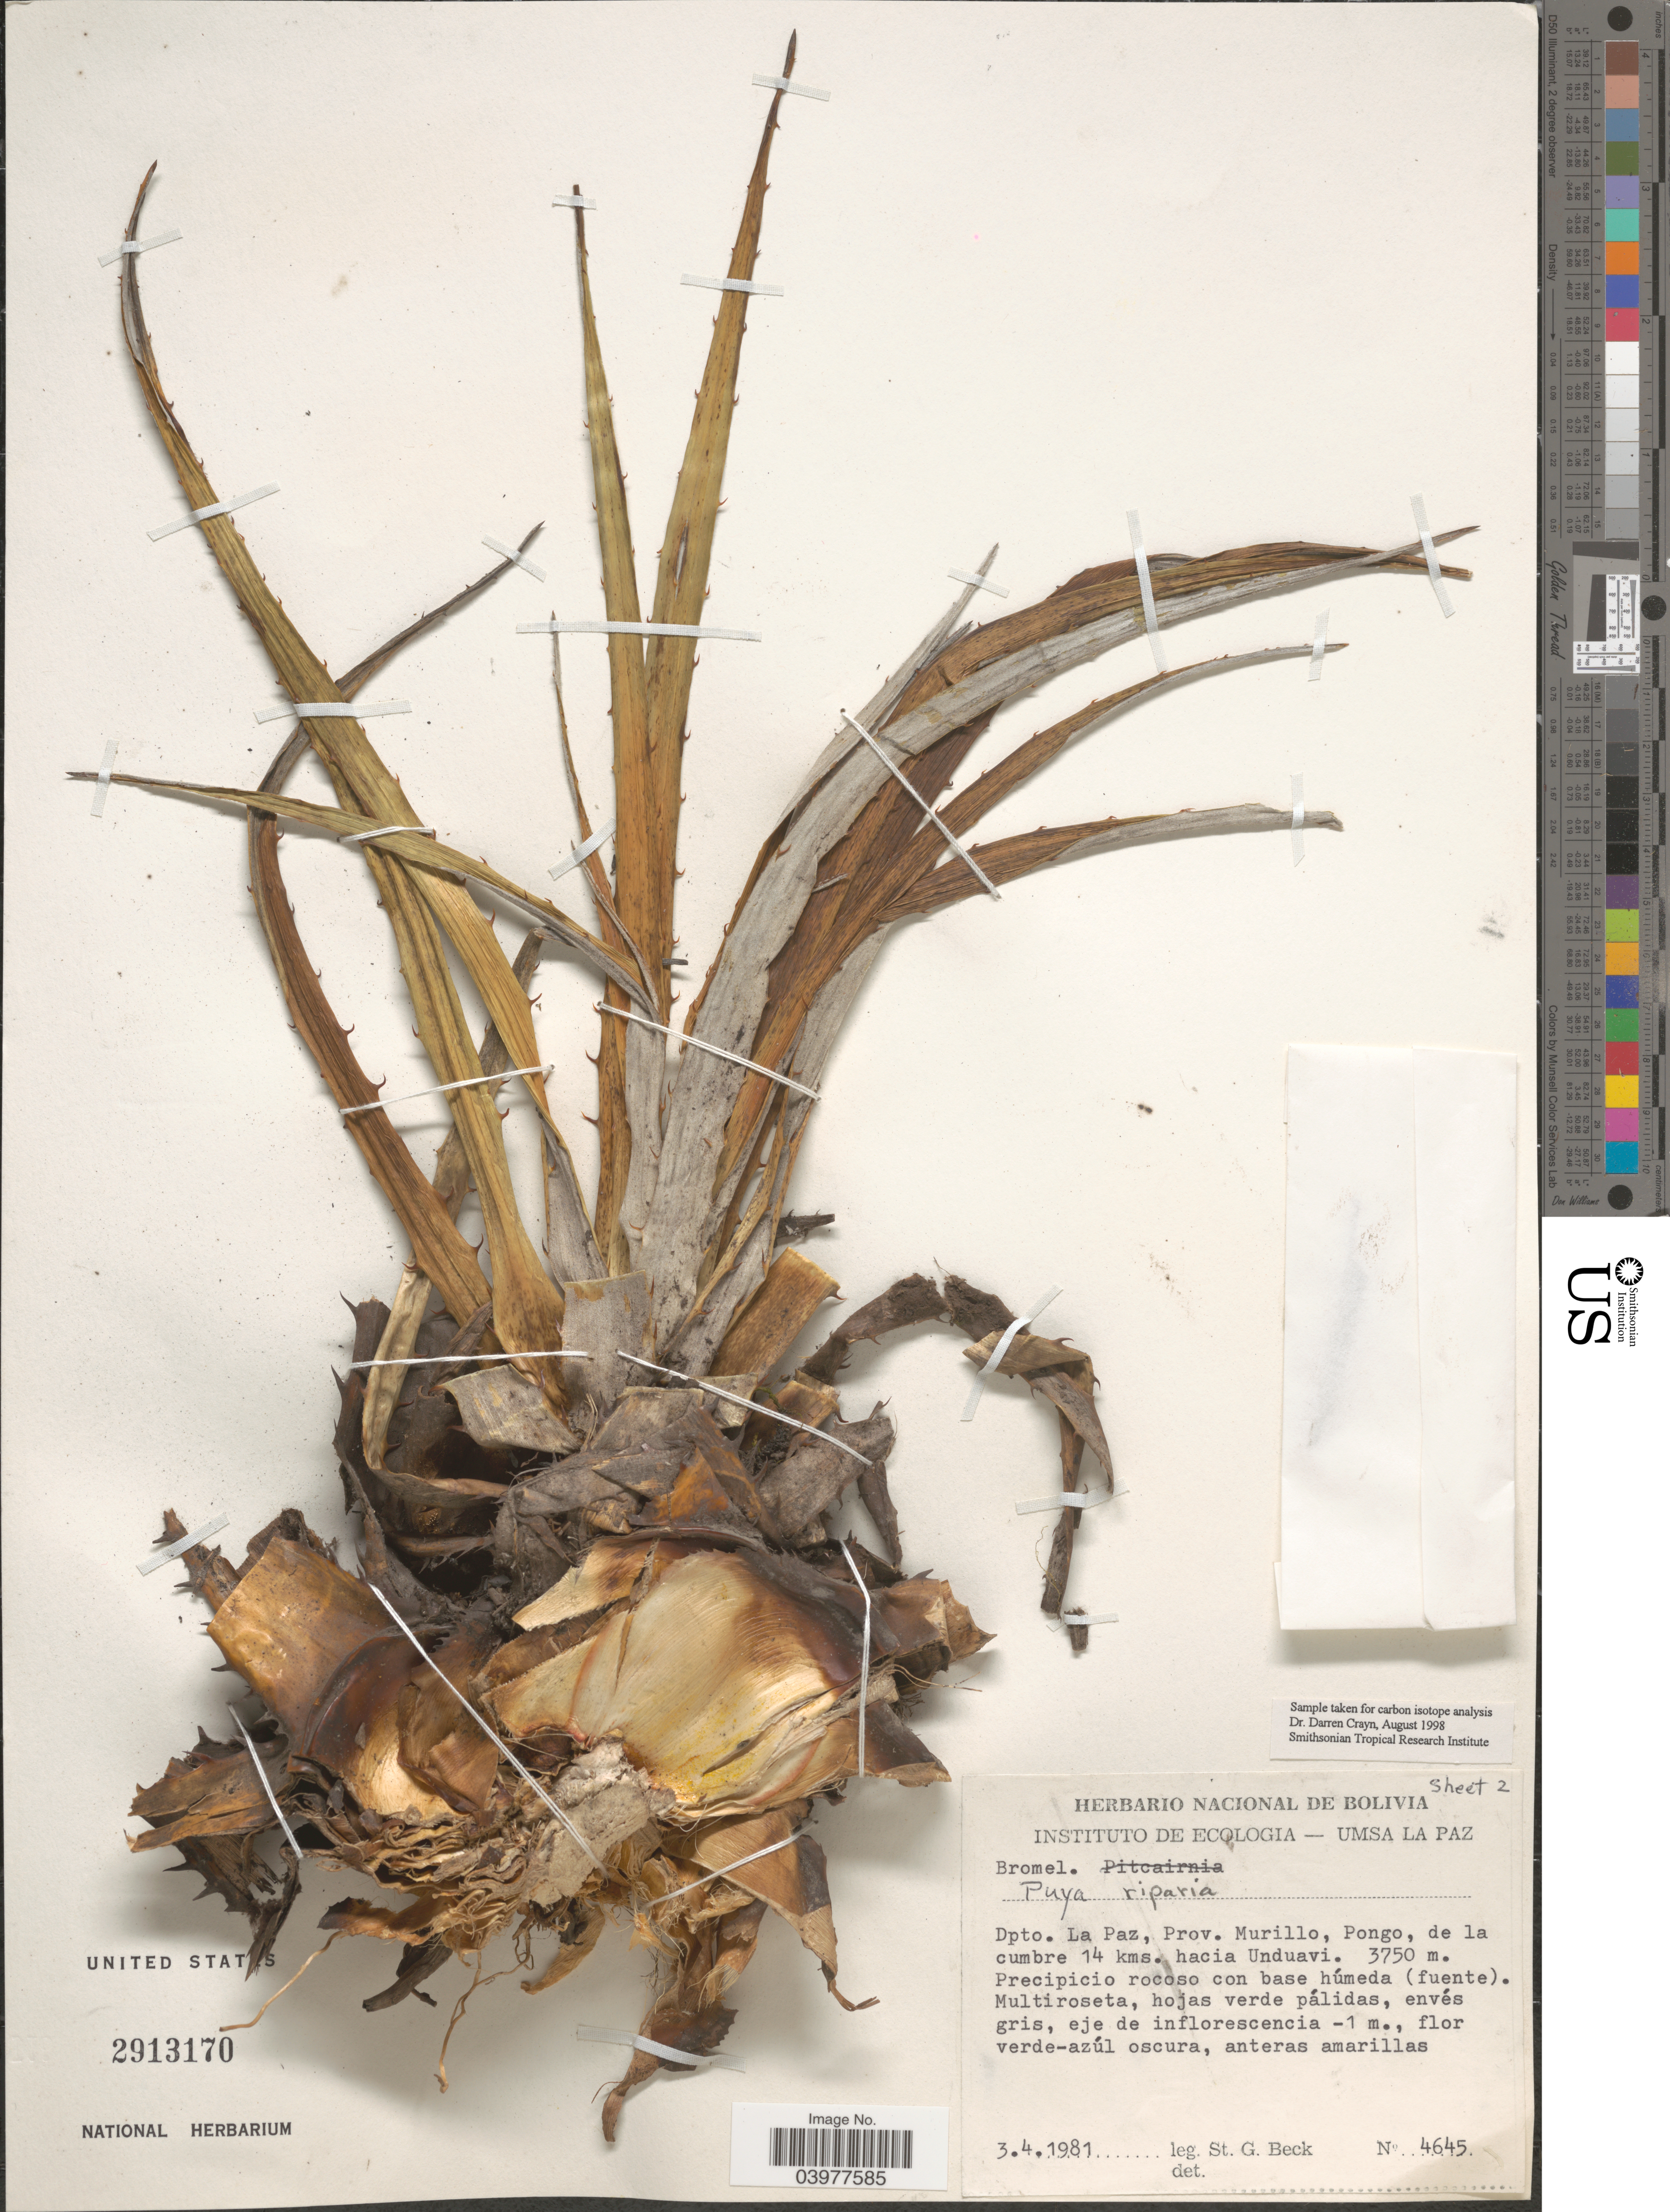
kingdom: Plantae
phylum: Tracheophyta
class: Liliopsida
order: Poales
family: Bromeliaceae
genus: Puya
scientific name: Puya riparia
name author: L.B. Sm.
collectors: S. G. Beck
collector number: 4645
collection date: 1981-04-03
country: Bolivia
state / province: La Paz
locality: Dpto. La Paz, Prov. Murillo, Pongo, de la cumbre 14 kms. hacia Unduavi.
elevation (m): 3750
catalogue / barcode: US 2913170